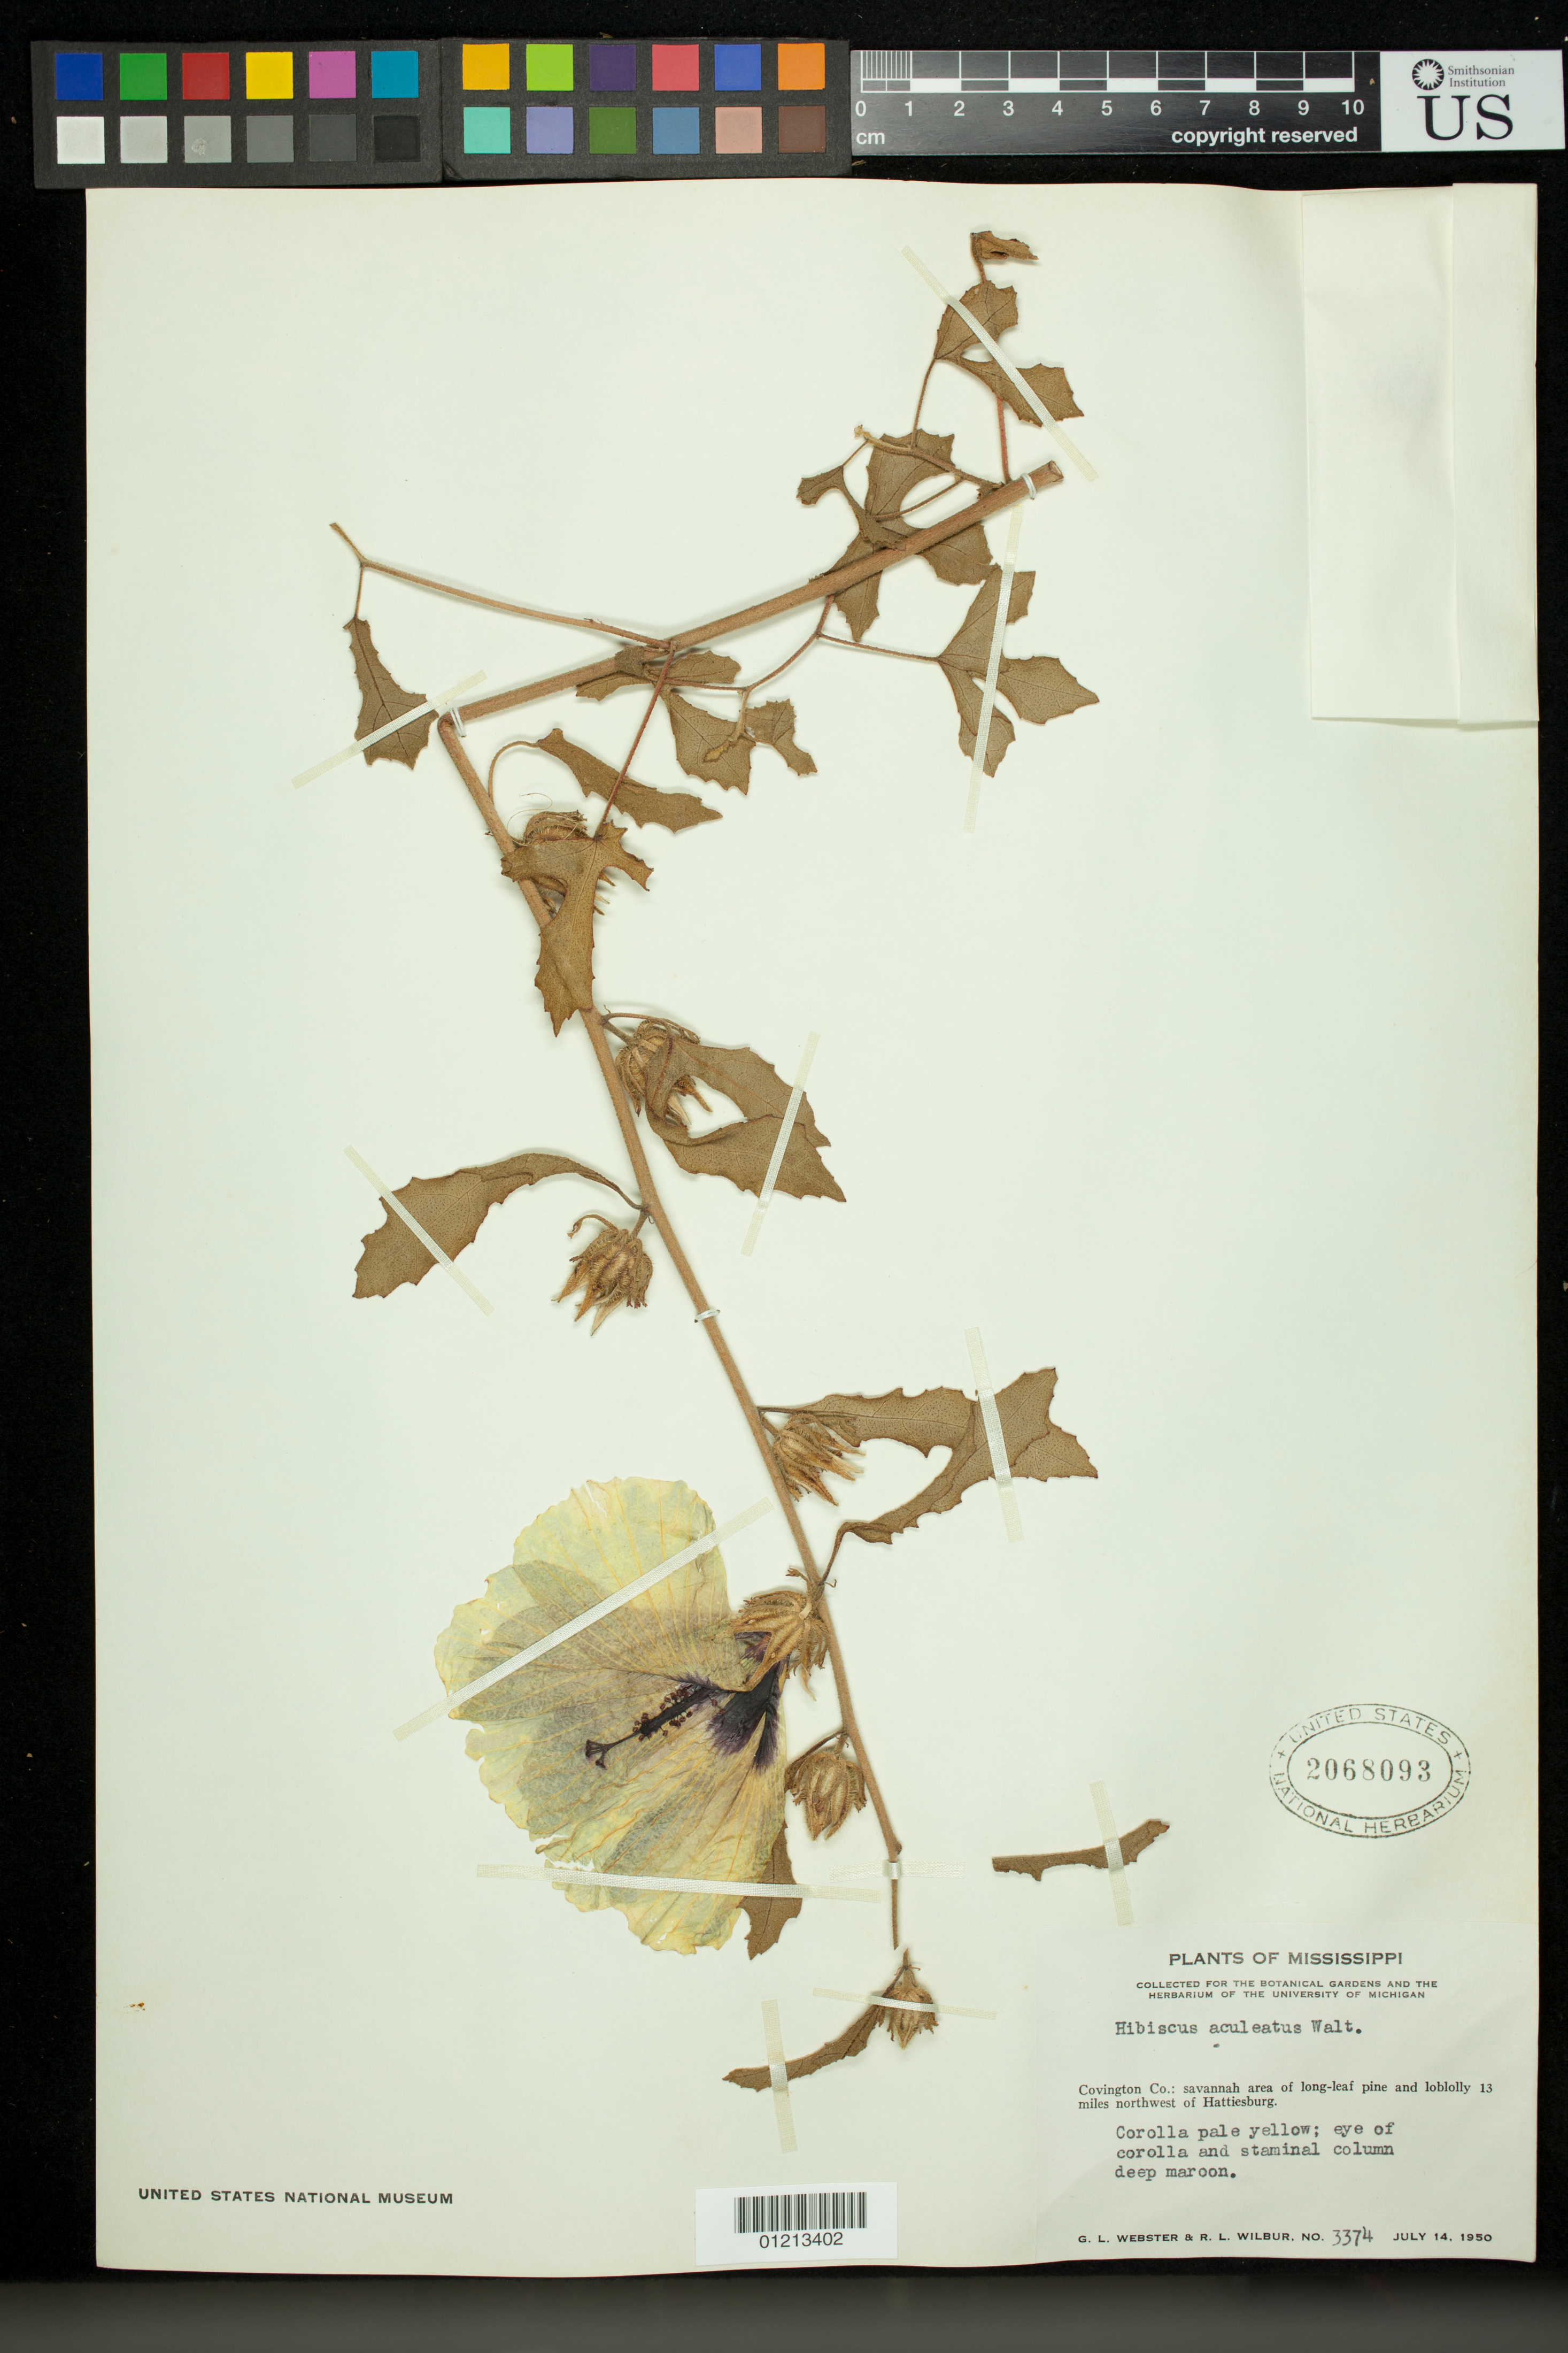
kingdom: Plantae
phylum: Tracheophyta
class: Magnoliopsida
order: Malvales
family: Malvaceae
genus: Sabdariffa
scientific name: Sabdariffa aculeata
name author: (Walter) M.M. Hanes & R.L. Barrett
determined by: Dorr, Laurence J., Curator (BOT), Smithsonian Institution - National Museum of Natural History (UNITED STATES)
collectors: G. L. Webster & R. L. Wilbur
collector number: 3374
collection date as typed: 14 Jul 1950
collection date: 1950-07-14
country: United States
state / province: Mississippi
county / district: Covington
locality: Covington Co.: savannah area of long-leaf pine and loblolly, 13 miles northwest of Hattiesburg.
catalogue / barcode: US 2068093